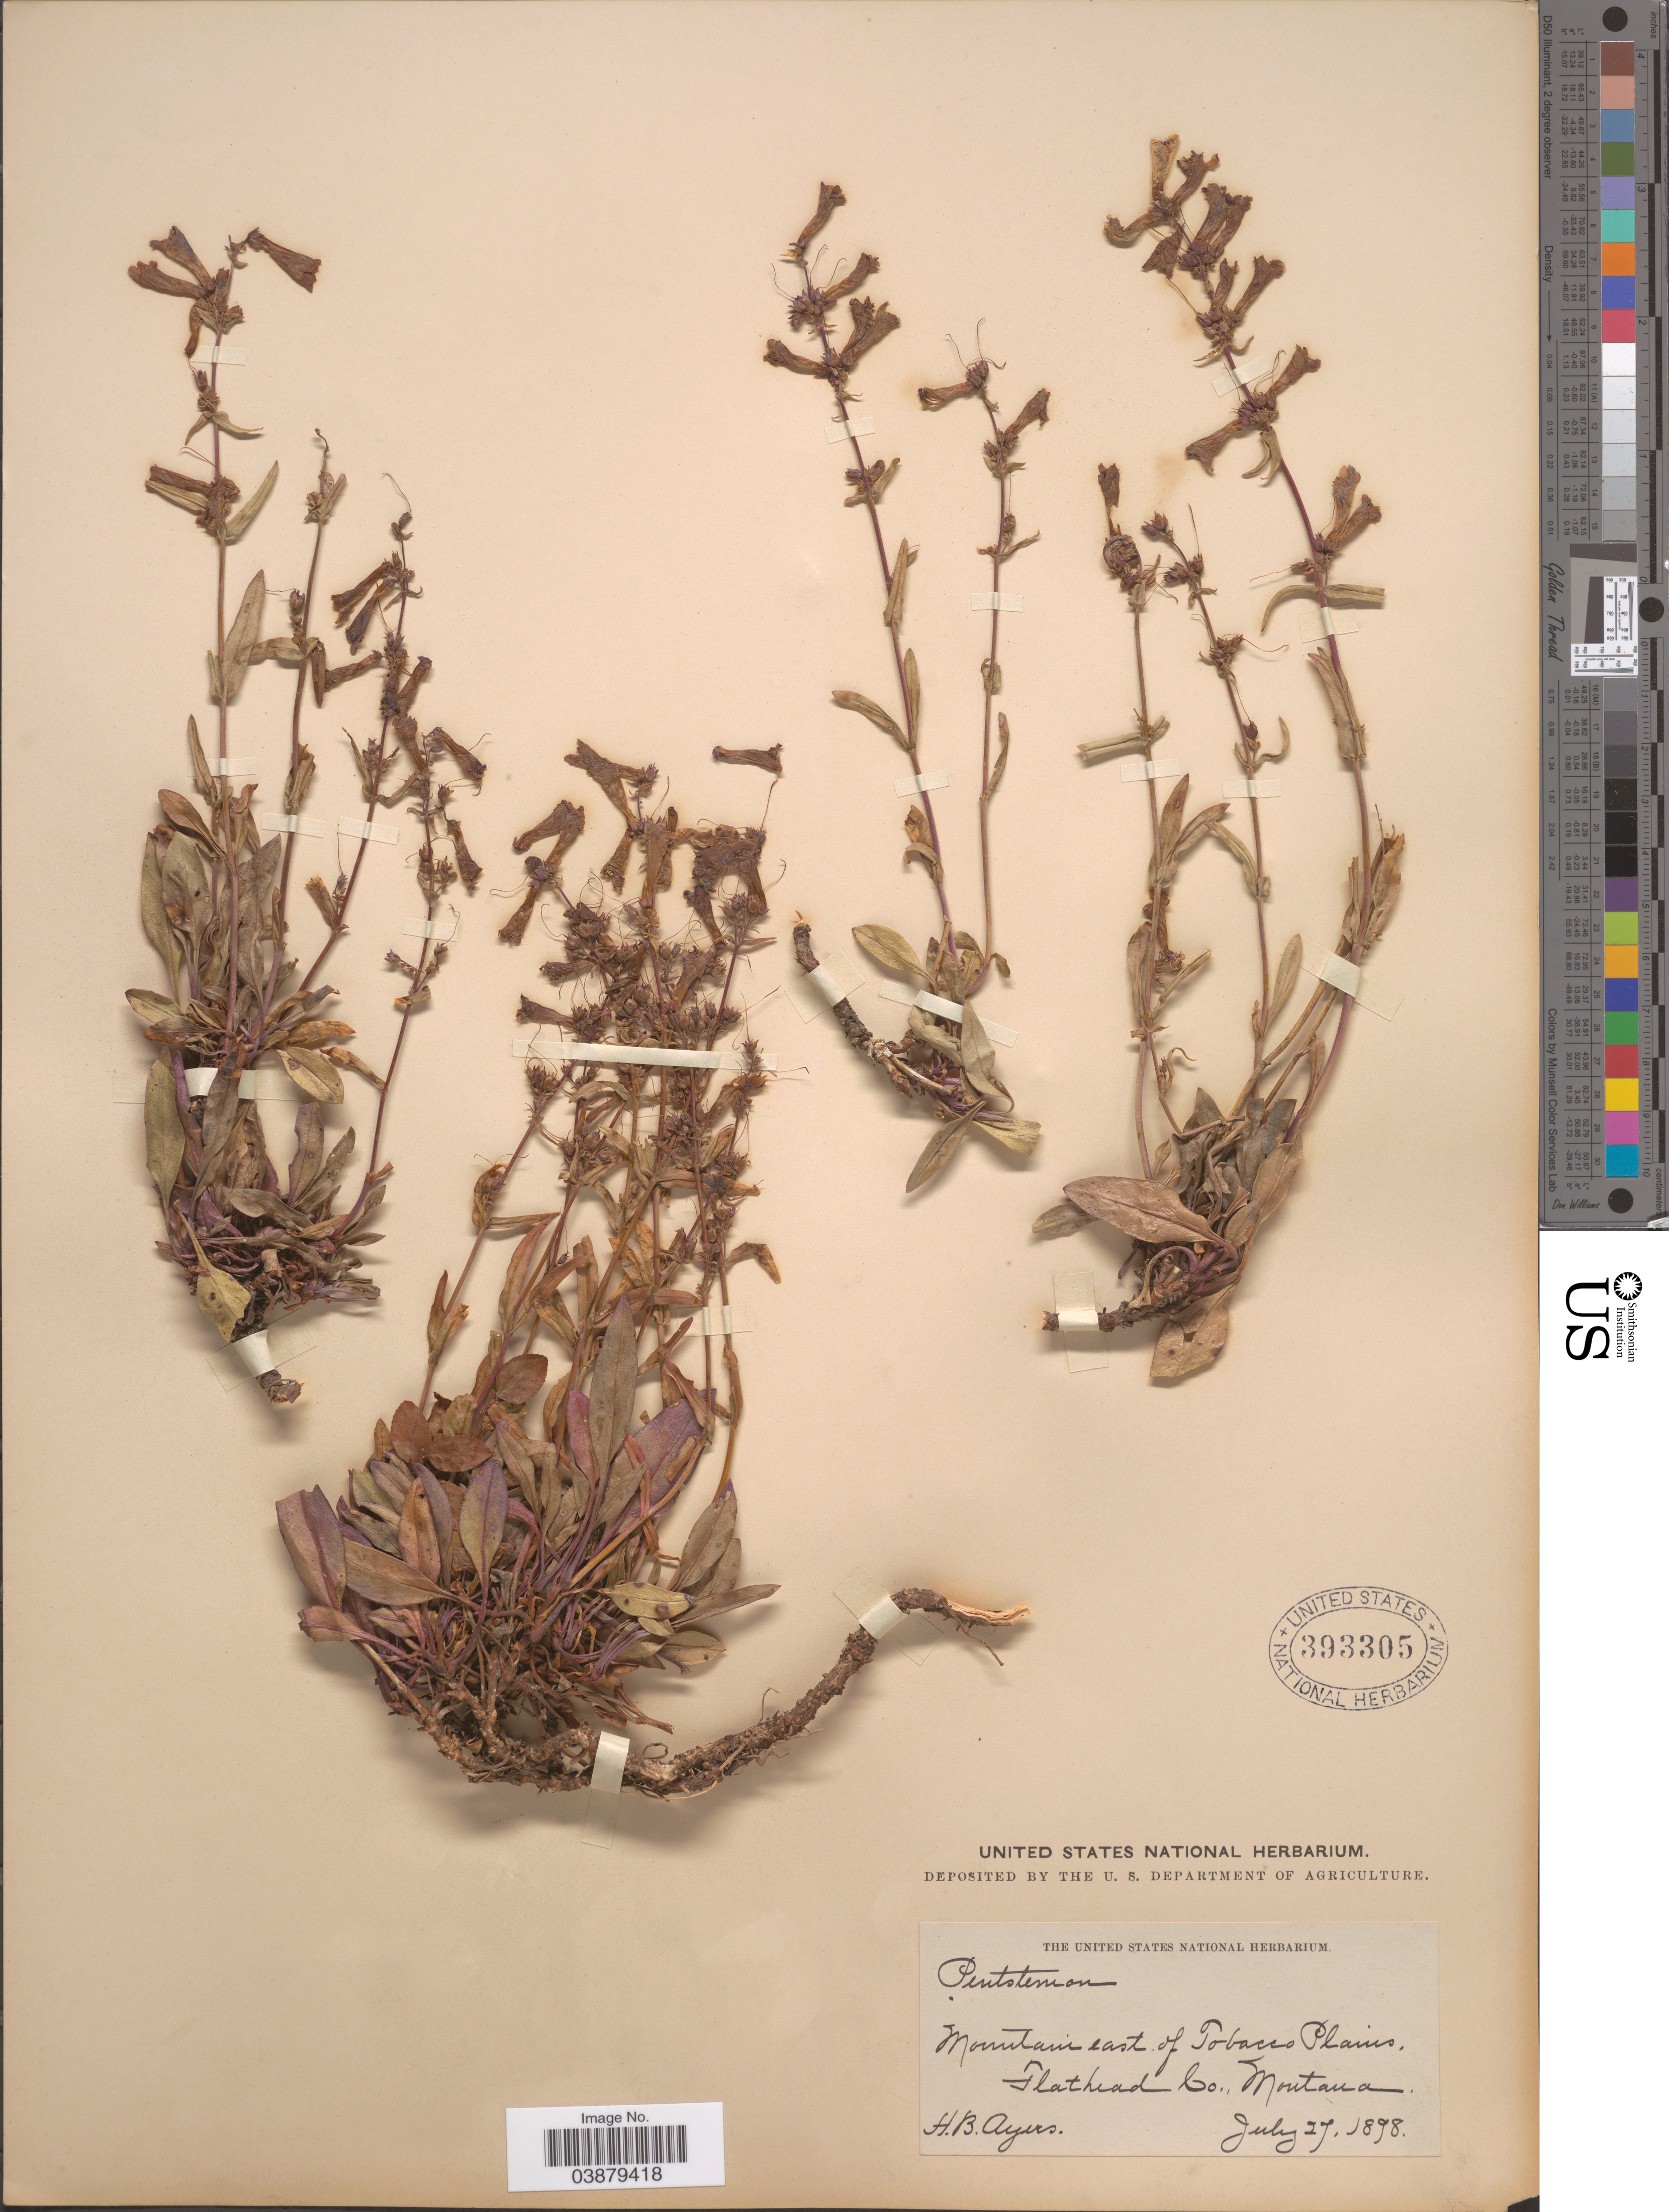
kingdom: Plantae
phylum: Tracheophyta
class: Magnoliopsida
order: Lamiales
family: Plantaginaceae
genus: Penstemon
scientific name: Penstemon sp.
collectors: H. Ayers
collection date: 1898-07-27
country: United States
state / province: Montana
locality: Mountain east of Tobacco Plains, Flathead Co.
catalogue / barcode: US 393305